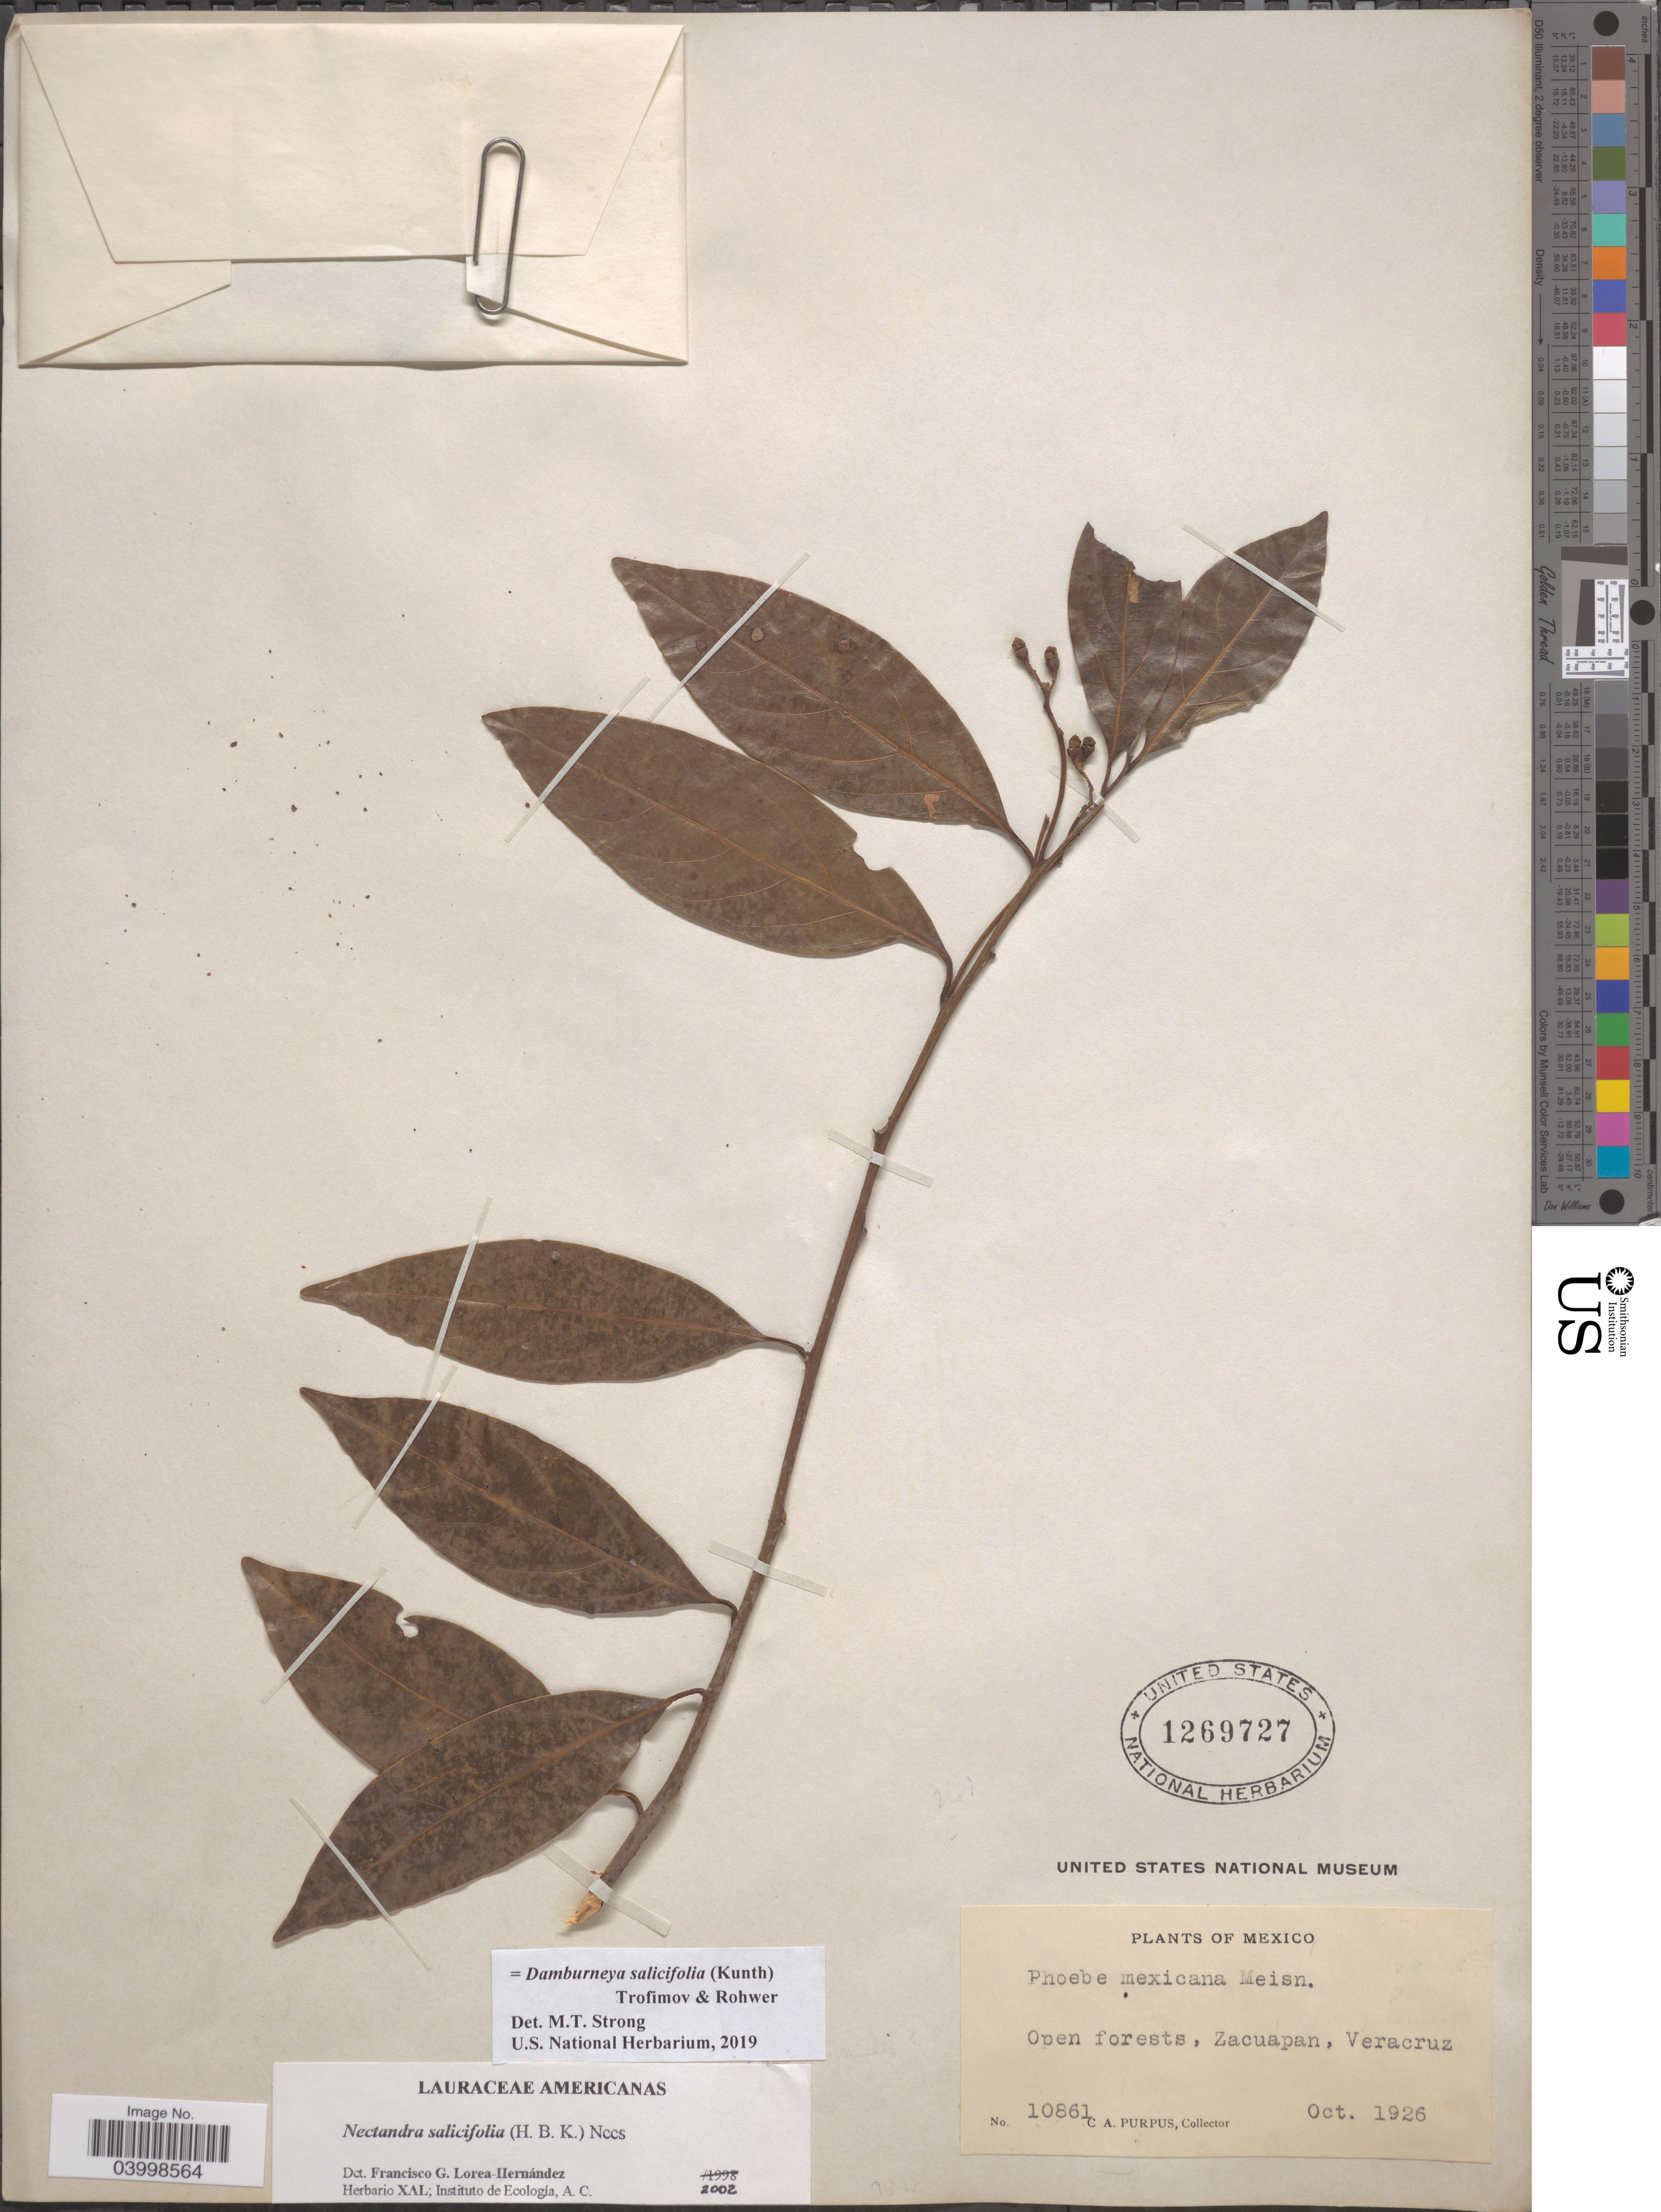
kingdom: Plantae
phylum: Tracheophyta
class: Magnoliopsida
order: Laurales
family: Lauraceae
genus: Damburneya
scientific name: Damburneya salicifolia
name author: (Kunth) Trofimov & Rohwer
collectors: C. A. Purpus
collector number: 10861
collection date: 1926-10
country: Mexico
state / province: Veracruz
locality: Zacuapan, Veracruz.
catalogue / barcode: US 1269727